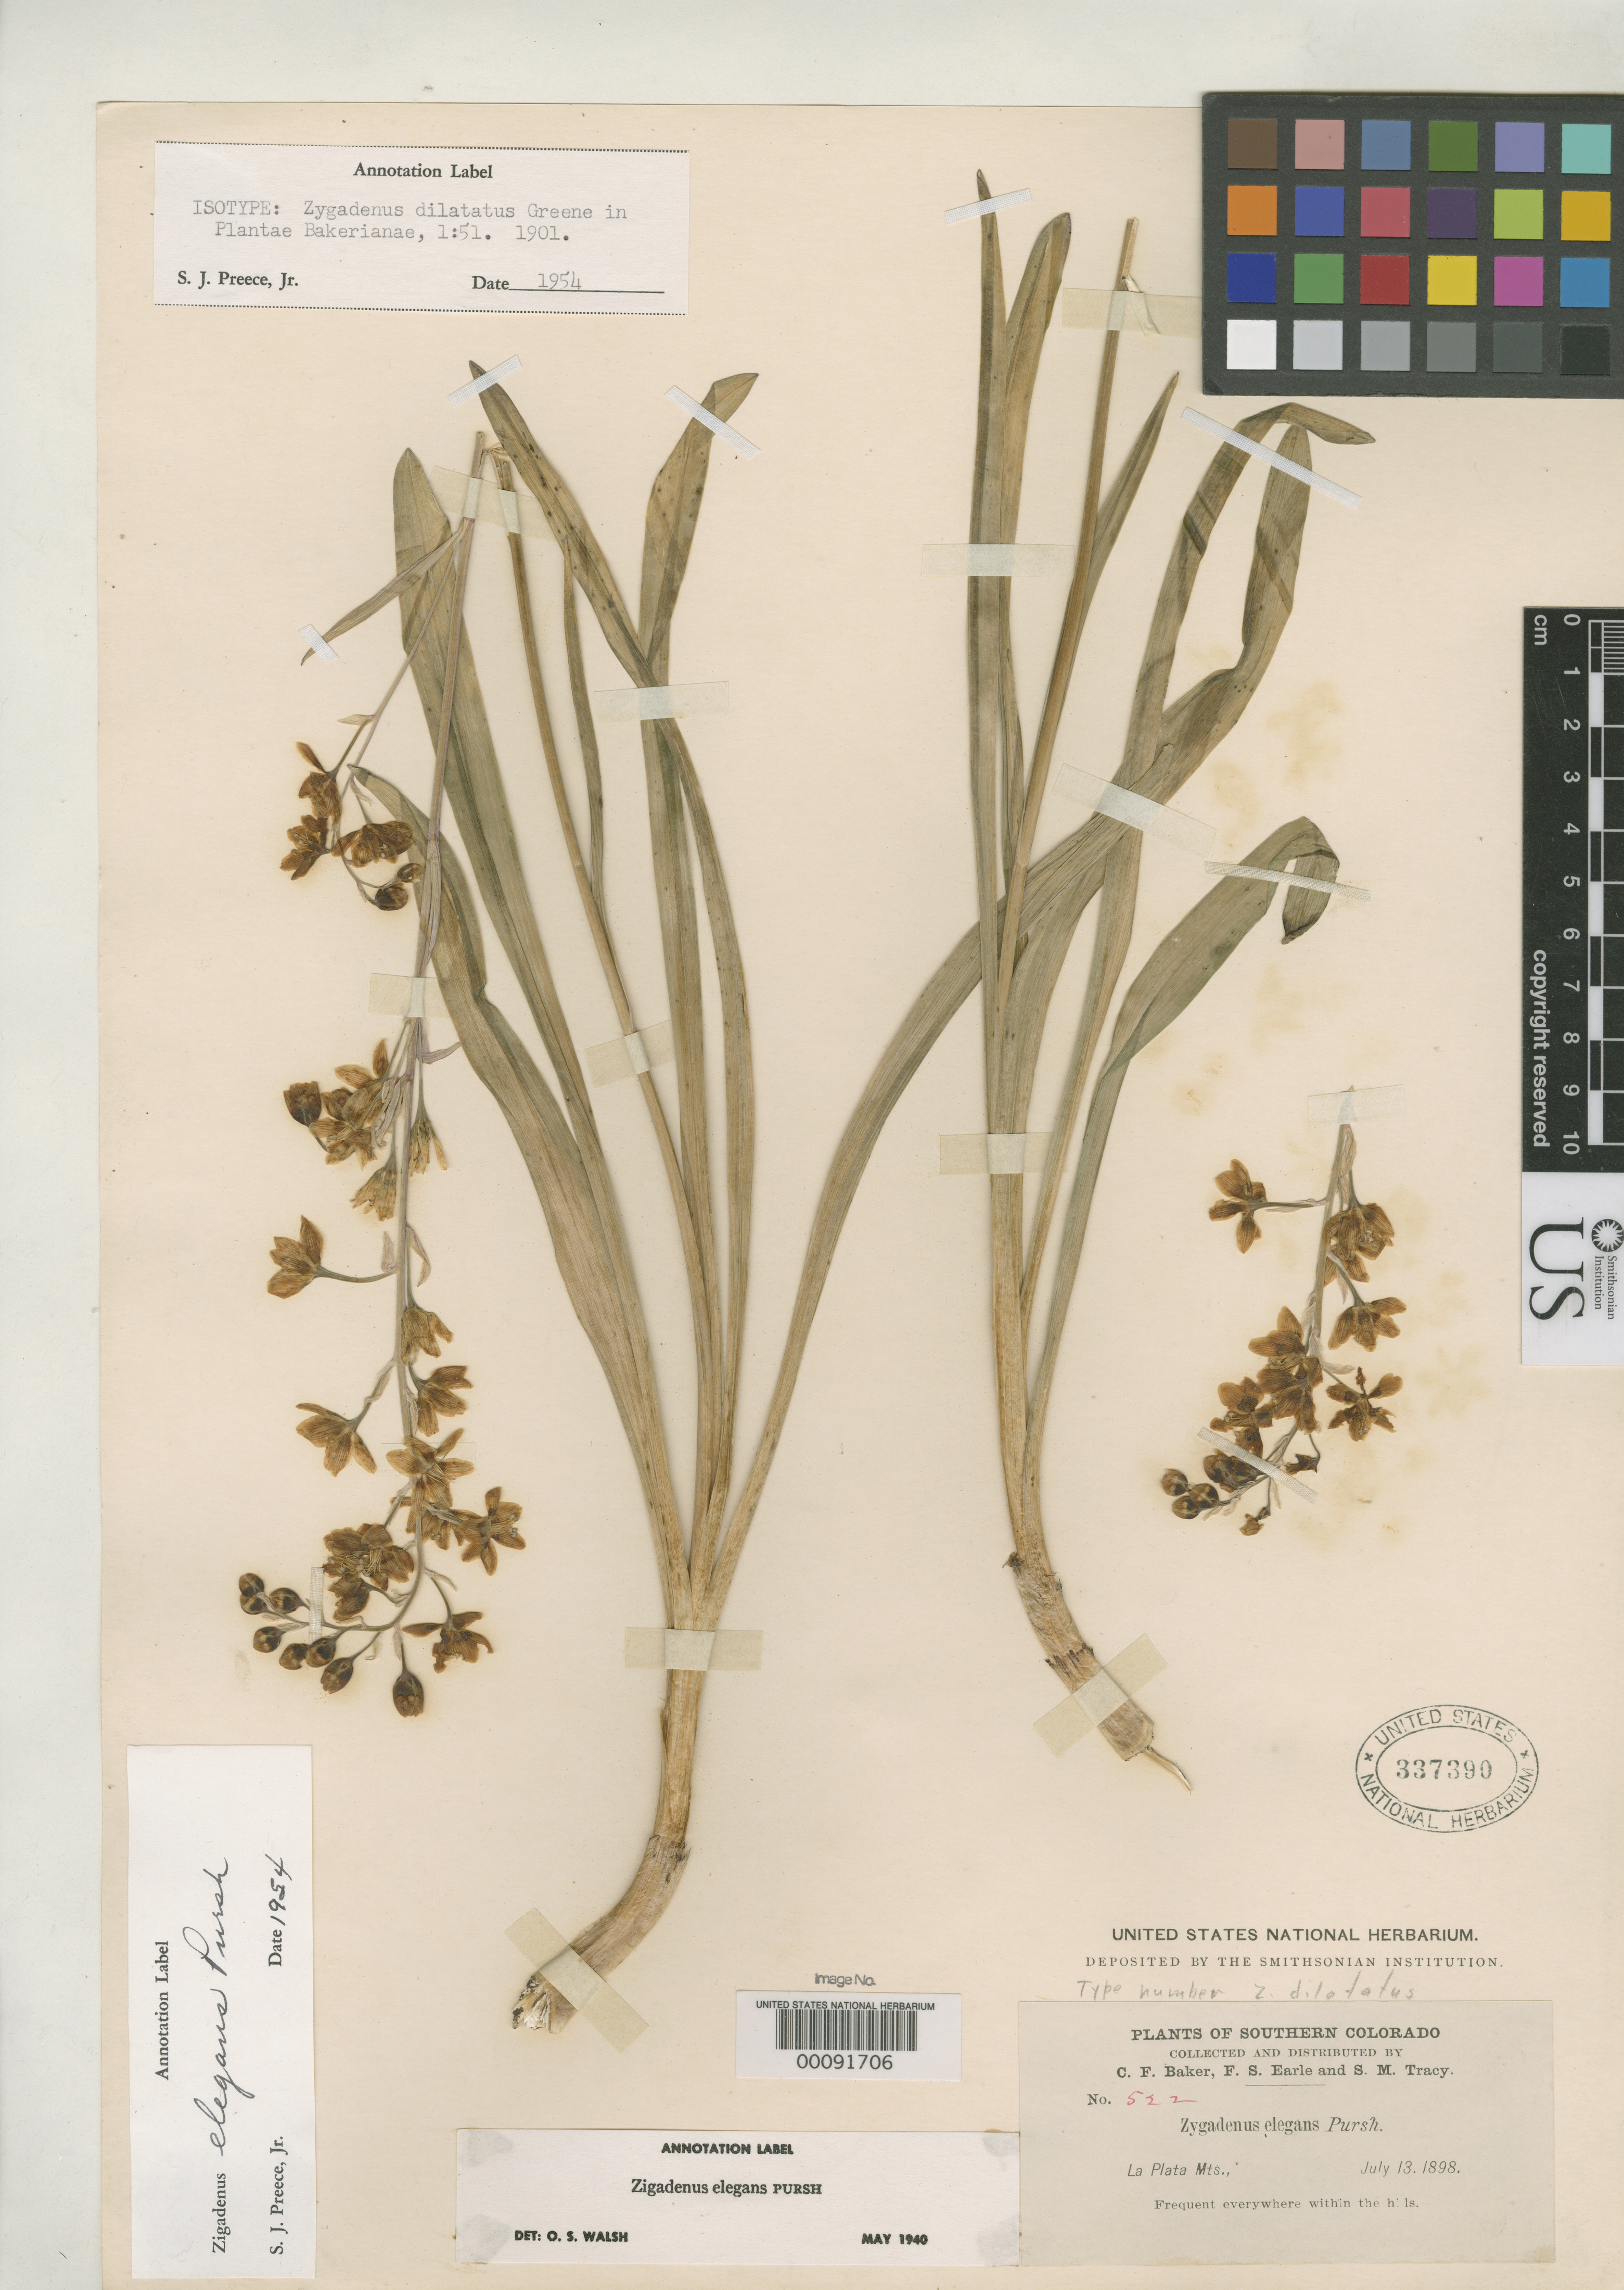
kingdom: Plantae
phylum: Tracheophyta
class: Liliopsida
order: Liliales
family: Melanthiaceae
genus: Zigadenus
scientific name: Zigadenus dilatatus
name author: Greene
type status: Type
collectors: C. F. Baker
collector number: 522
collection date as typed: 13 Jul 1898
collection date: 1898-07-13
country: United States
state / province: Colorado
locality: La Plata Mtns., Little Kate Mine.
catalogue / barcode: US 337390